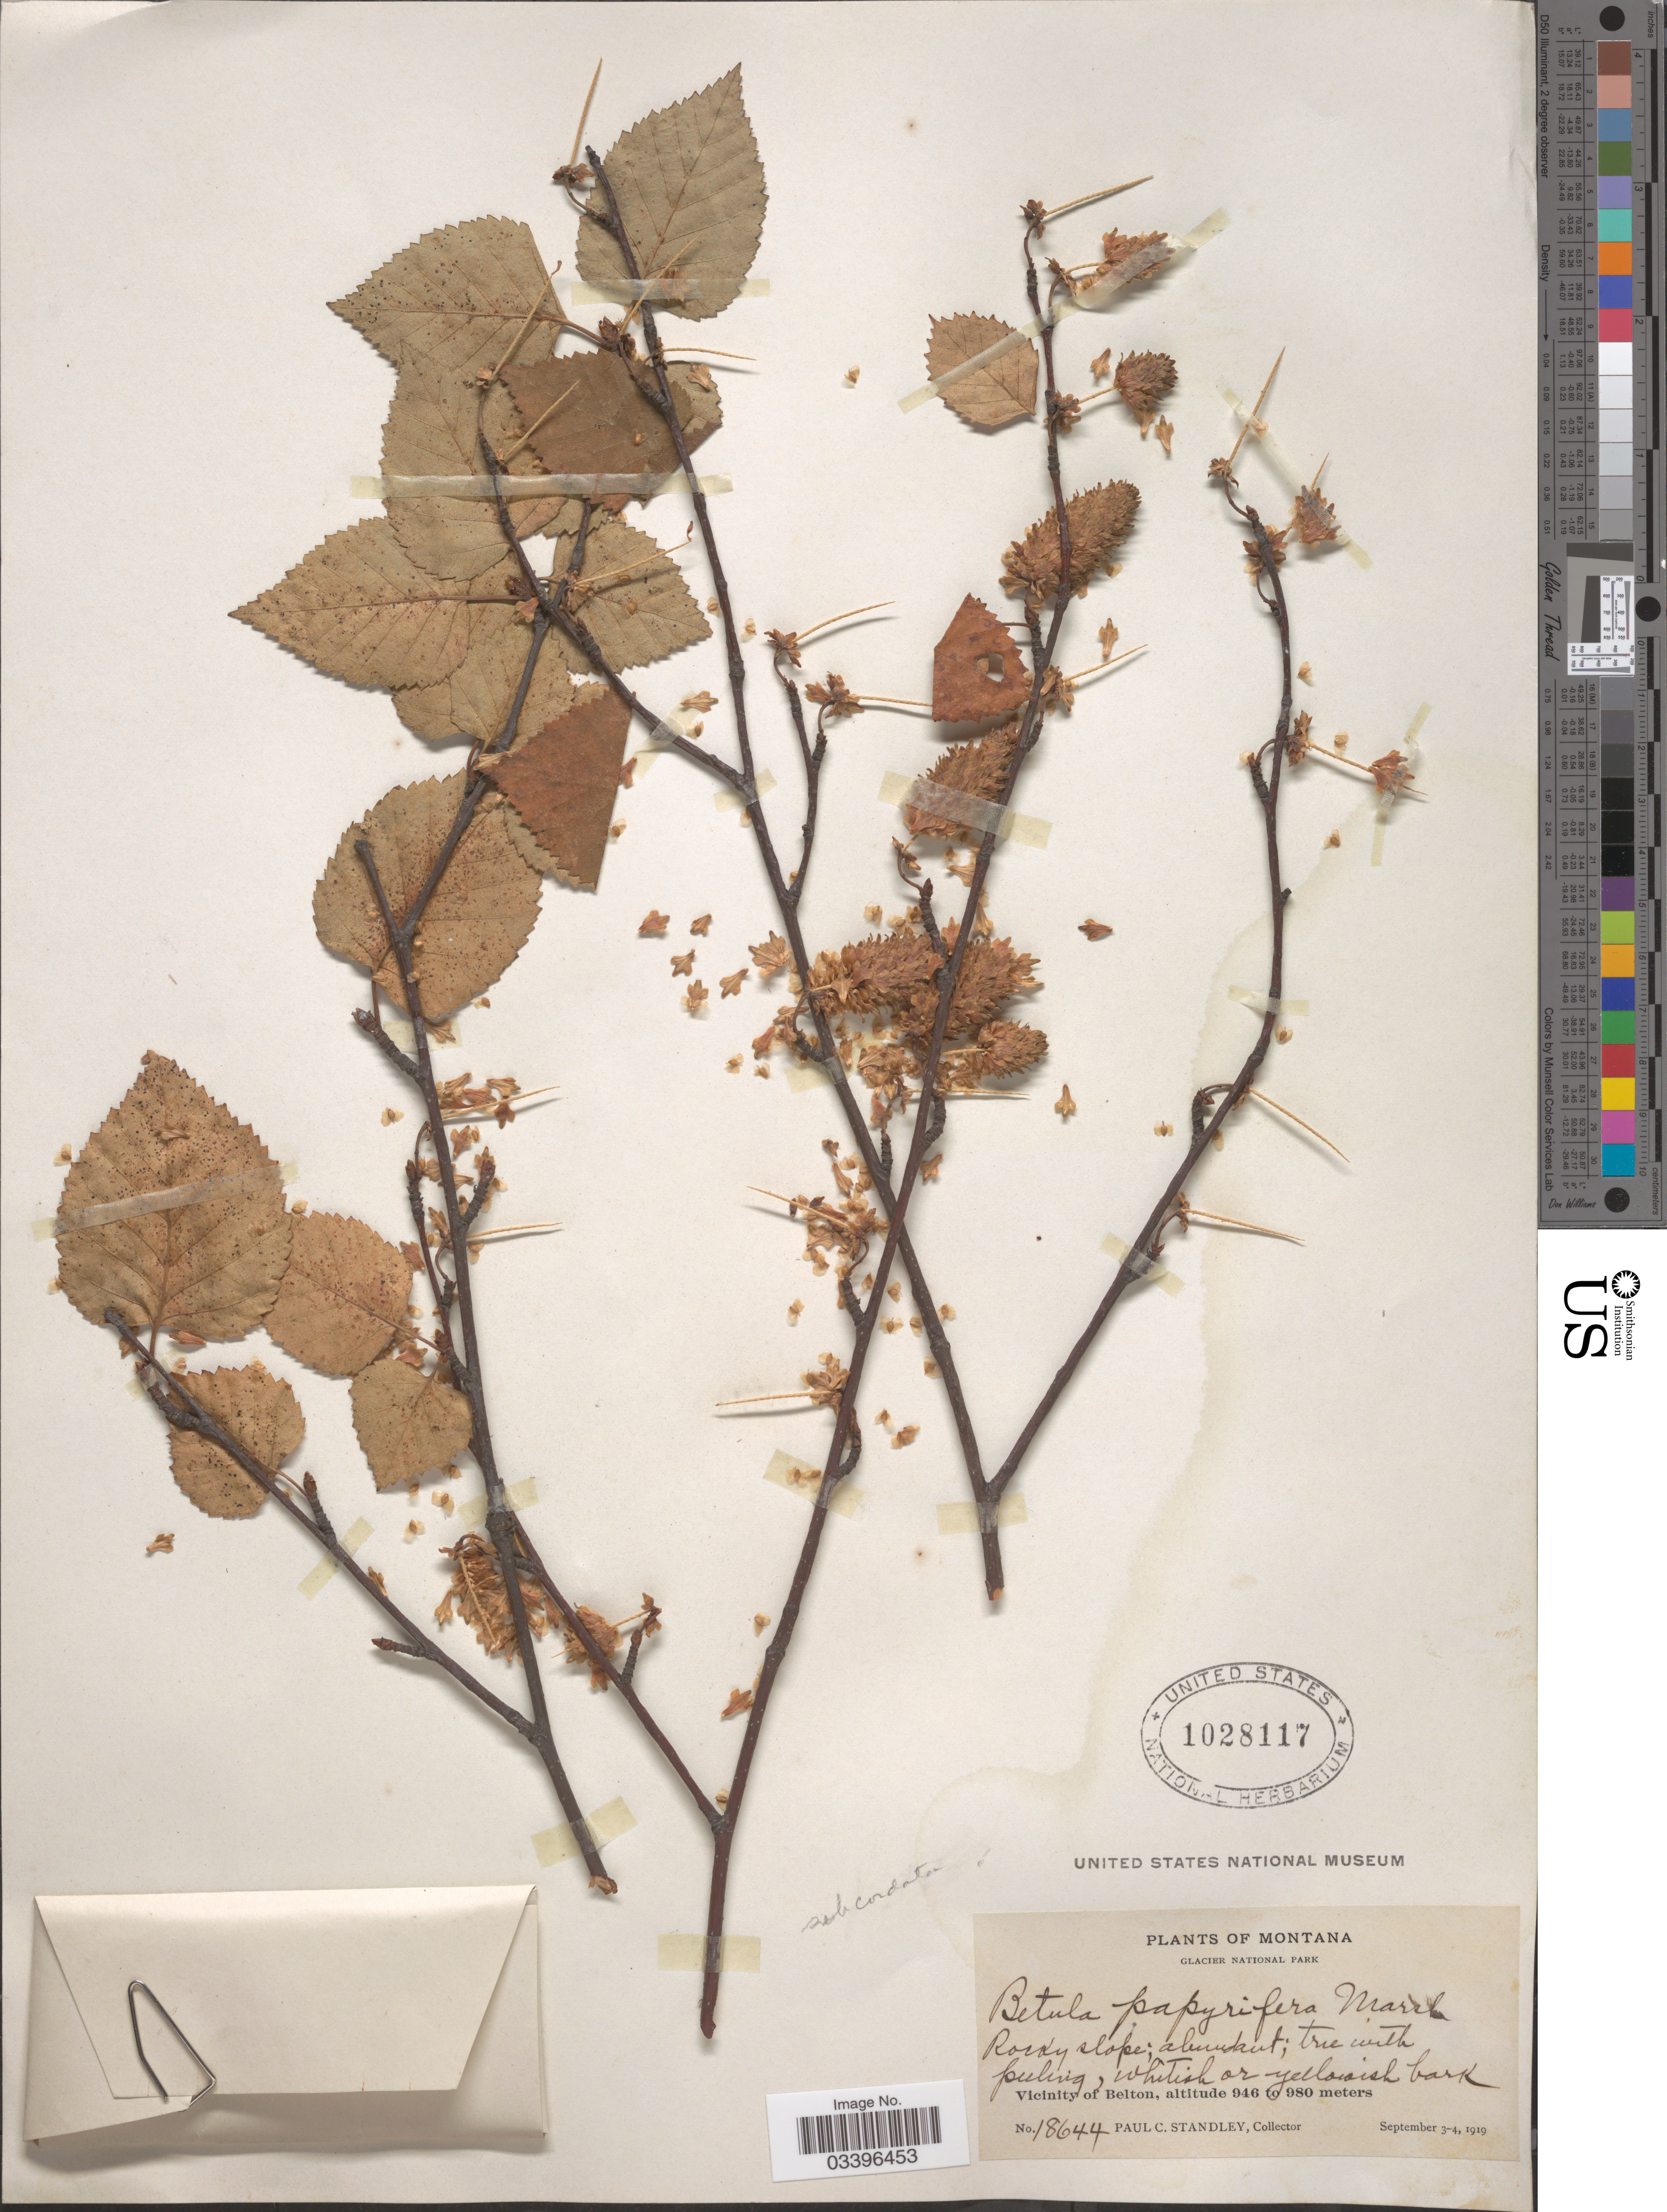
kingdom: Plantae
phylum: Tracheophyta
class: Magnoliopsida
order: Fagales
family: Betulaceae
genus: Betula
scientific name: Betula papyrifera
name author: Marshall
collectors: P. C. Standley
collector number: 18644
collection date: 1919-09-03/1919-09-04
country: United States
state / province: Montana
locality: Glacier National Park. Vicinity of Belton.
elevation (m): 946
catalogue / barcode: US 1028117